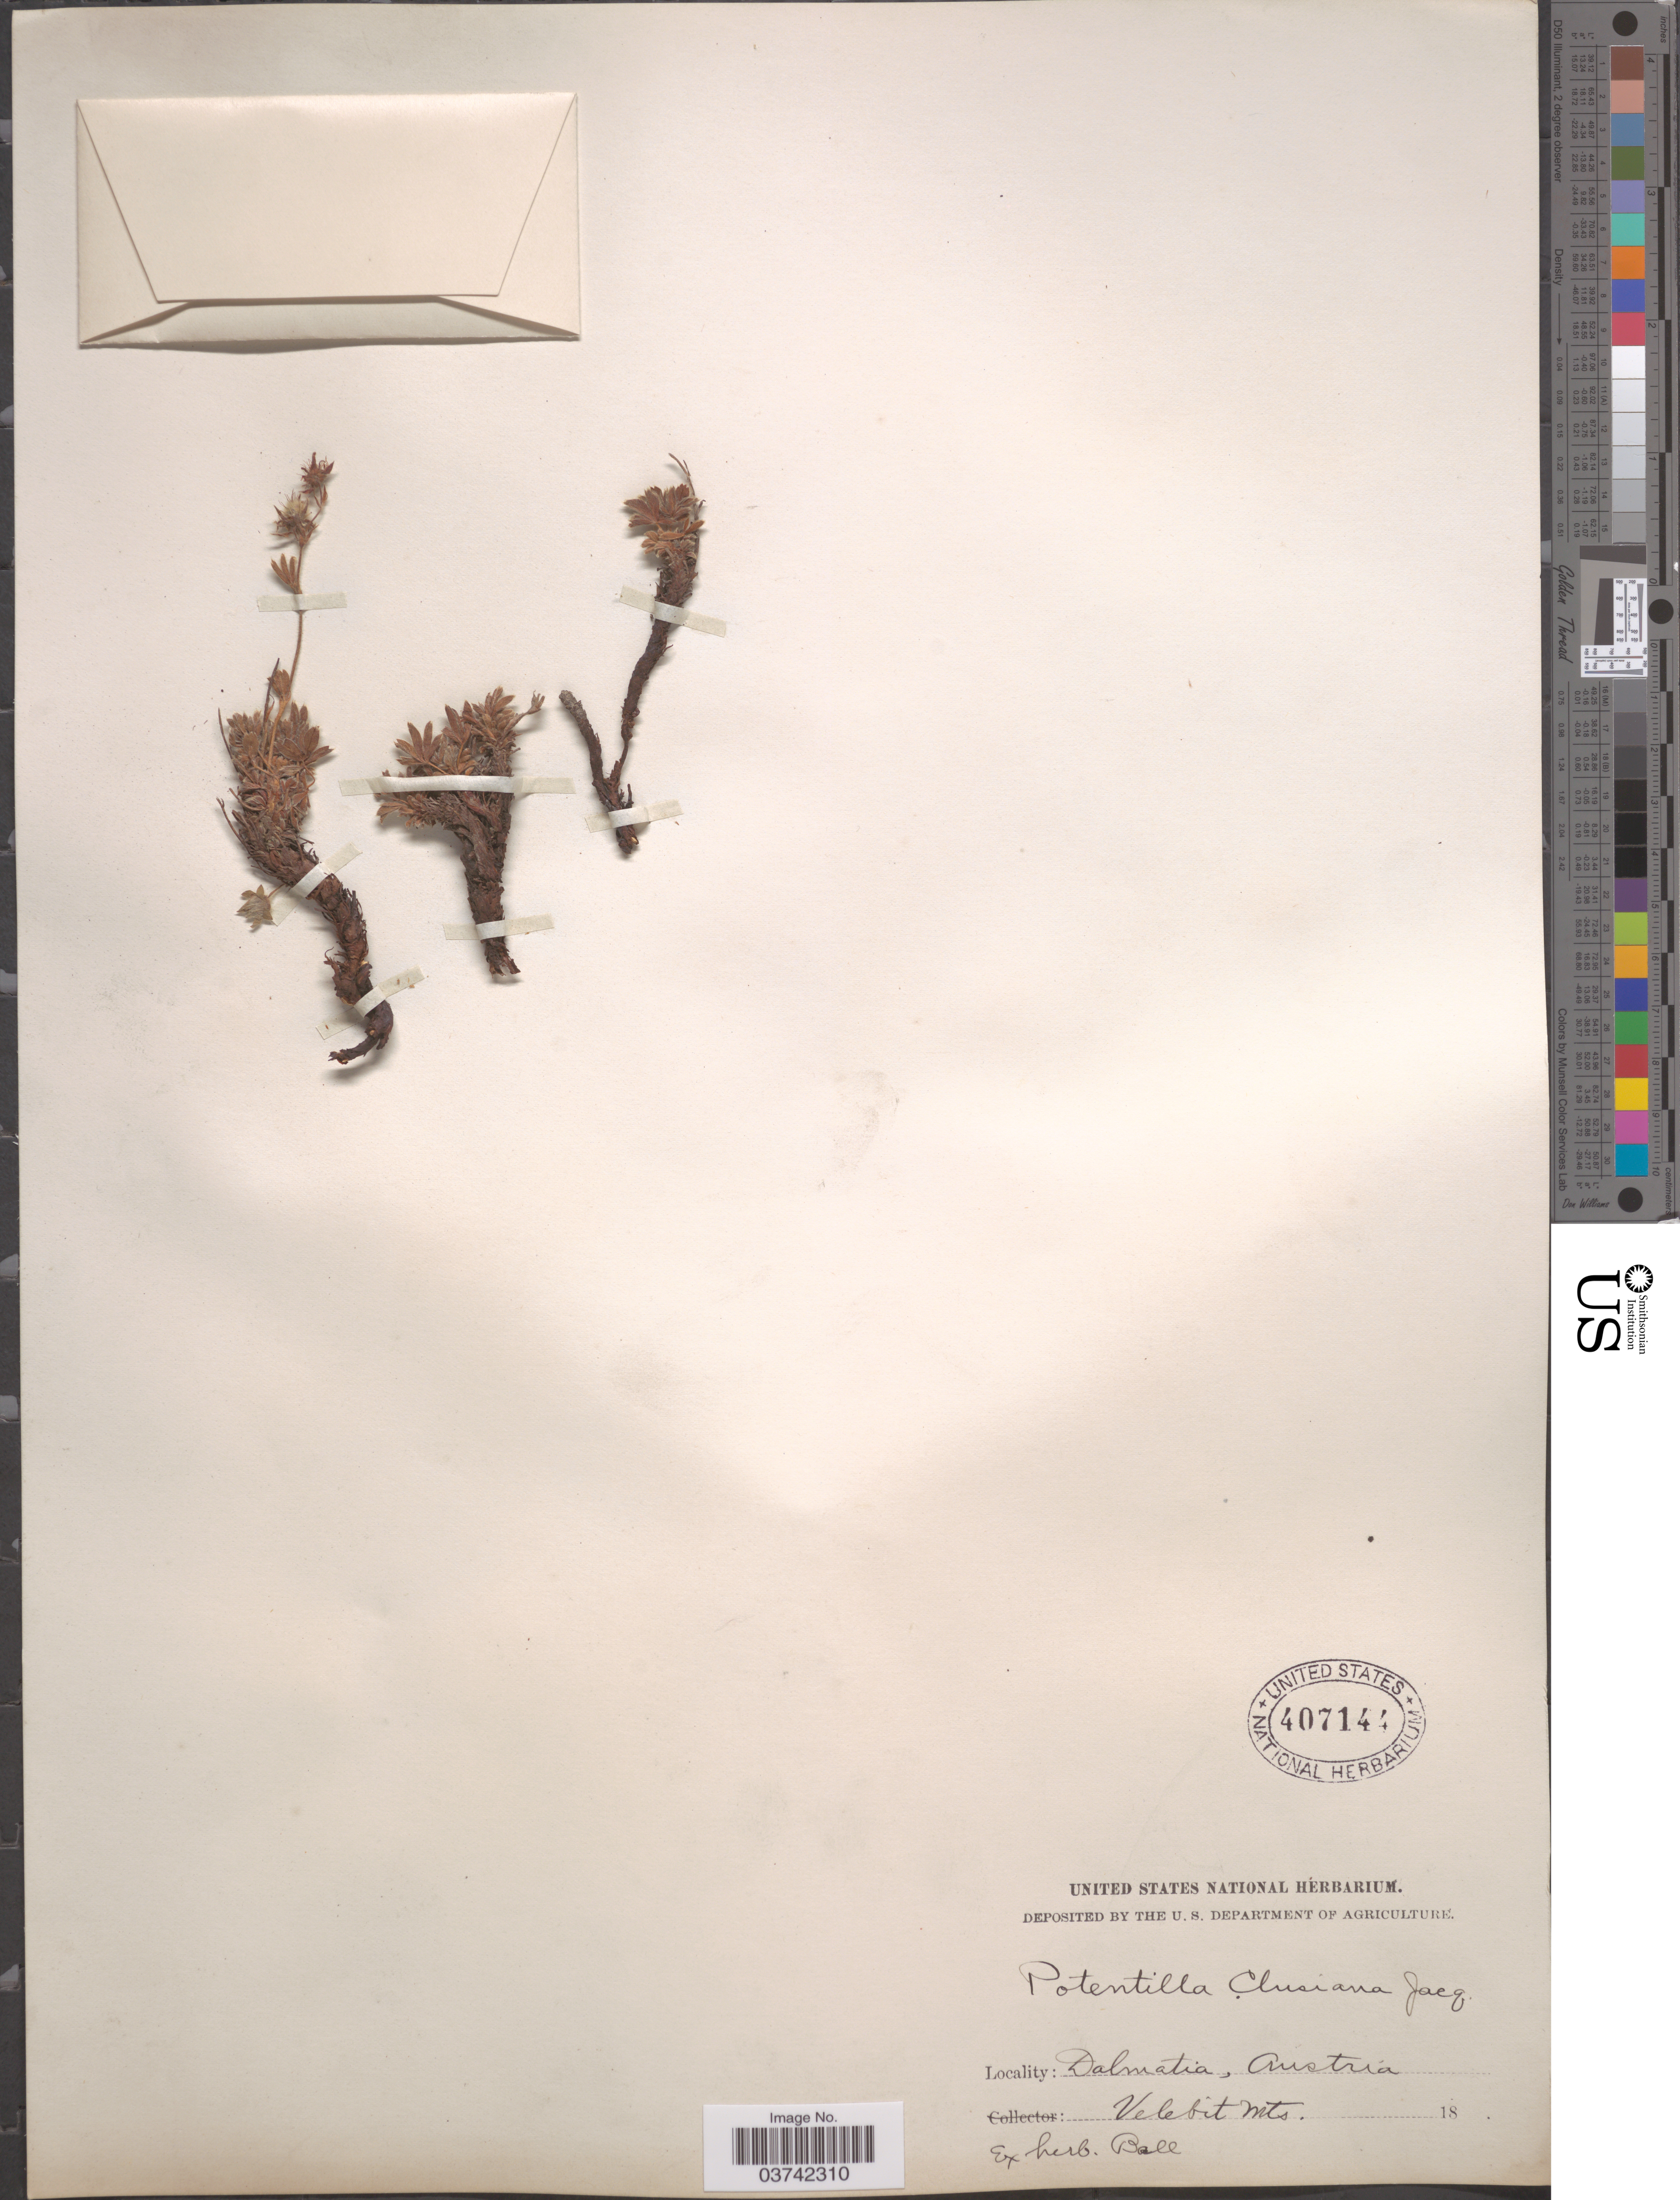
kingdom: Plantae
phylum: Tracheophyta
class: Magnoliopsida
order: Rosales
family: Rosaceae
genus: Potentilla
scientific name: Potentilla clusiana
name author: Jacq.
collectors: ex herb. Ball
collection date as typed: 18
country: Austria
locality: Dalmatia. Velebit Mts.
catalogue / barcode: US 407144